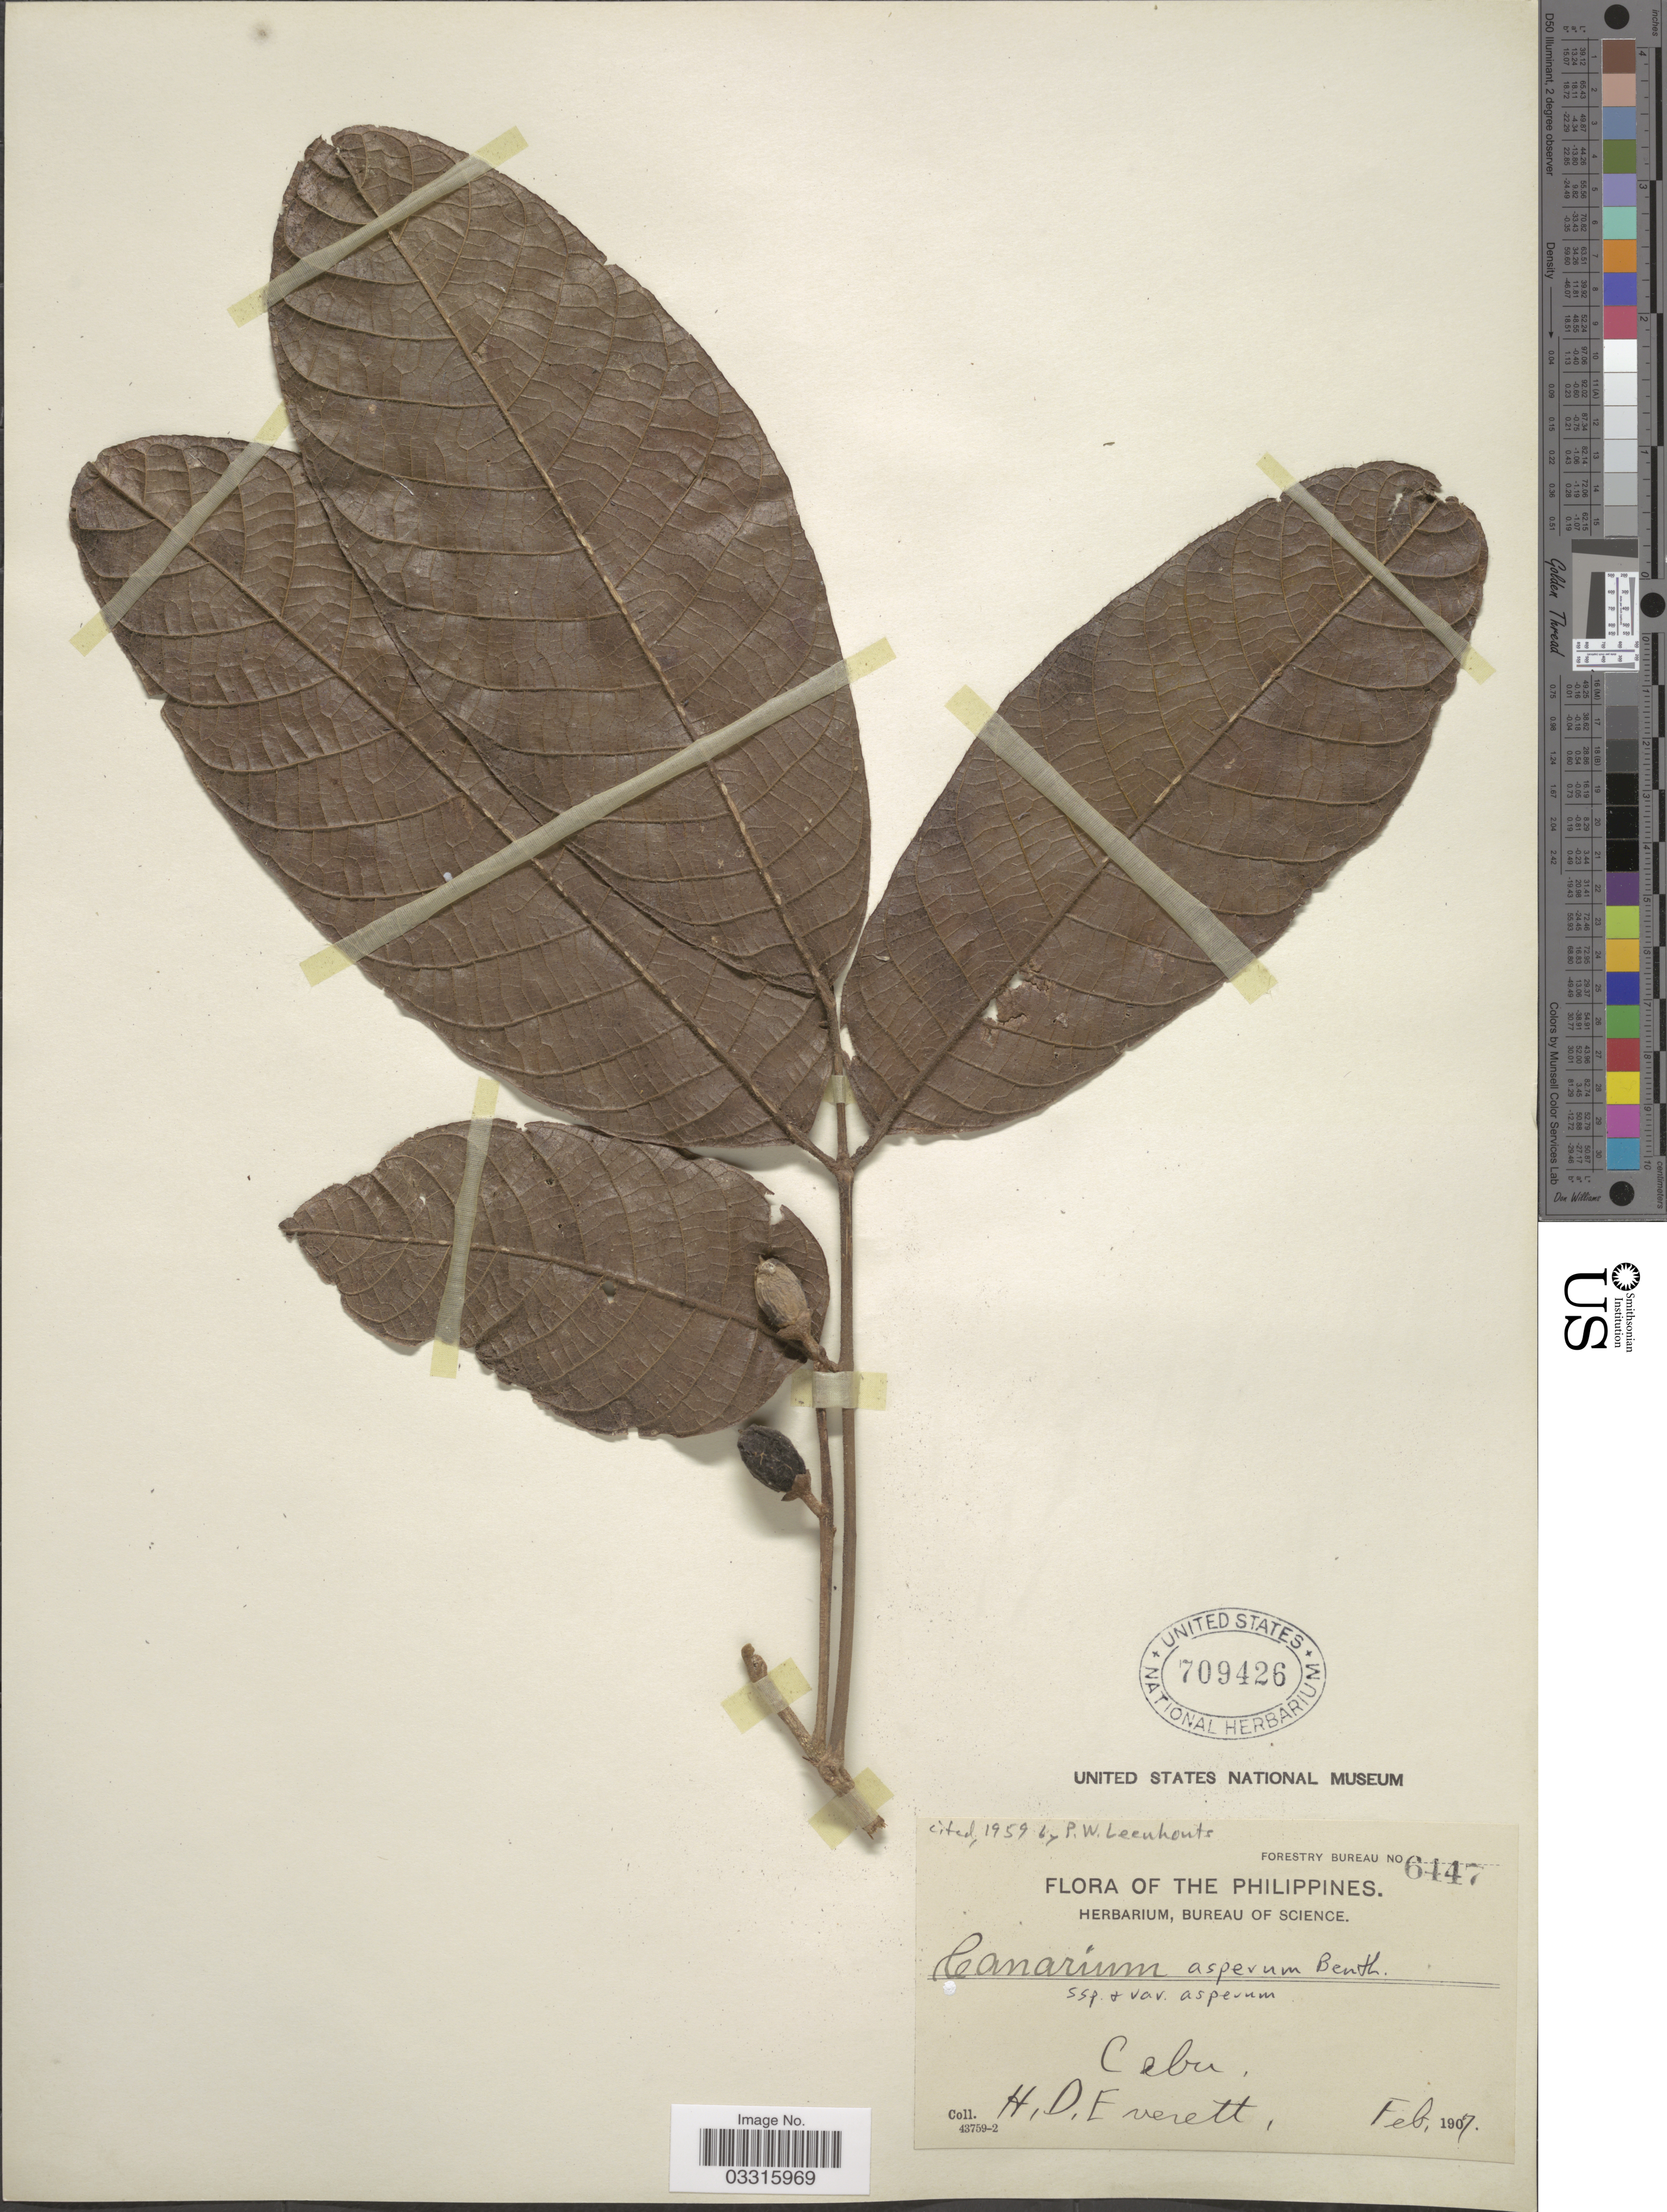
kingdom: Plantae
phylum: Tracheophyta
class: Magnoliopsida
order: Sapindales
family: Burseraceae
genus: Canarium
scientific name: Canarium asperum subsp. asperum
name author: Benth.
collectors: H. Everett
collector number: Forestry Bureau 6447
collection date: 1907-02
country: Philippines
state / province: Central Visayas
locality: Cebu.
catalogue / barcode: US 709426